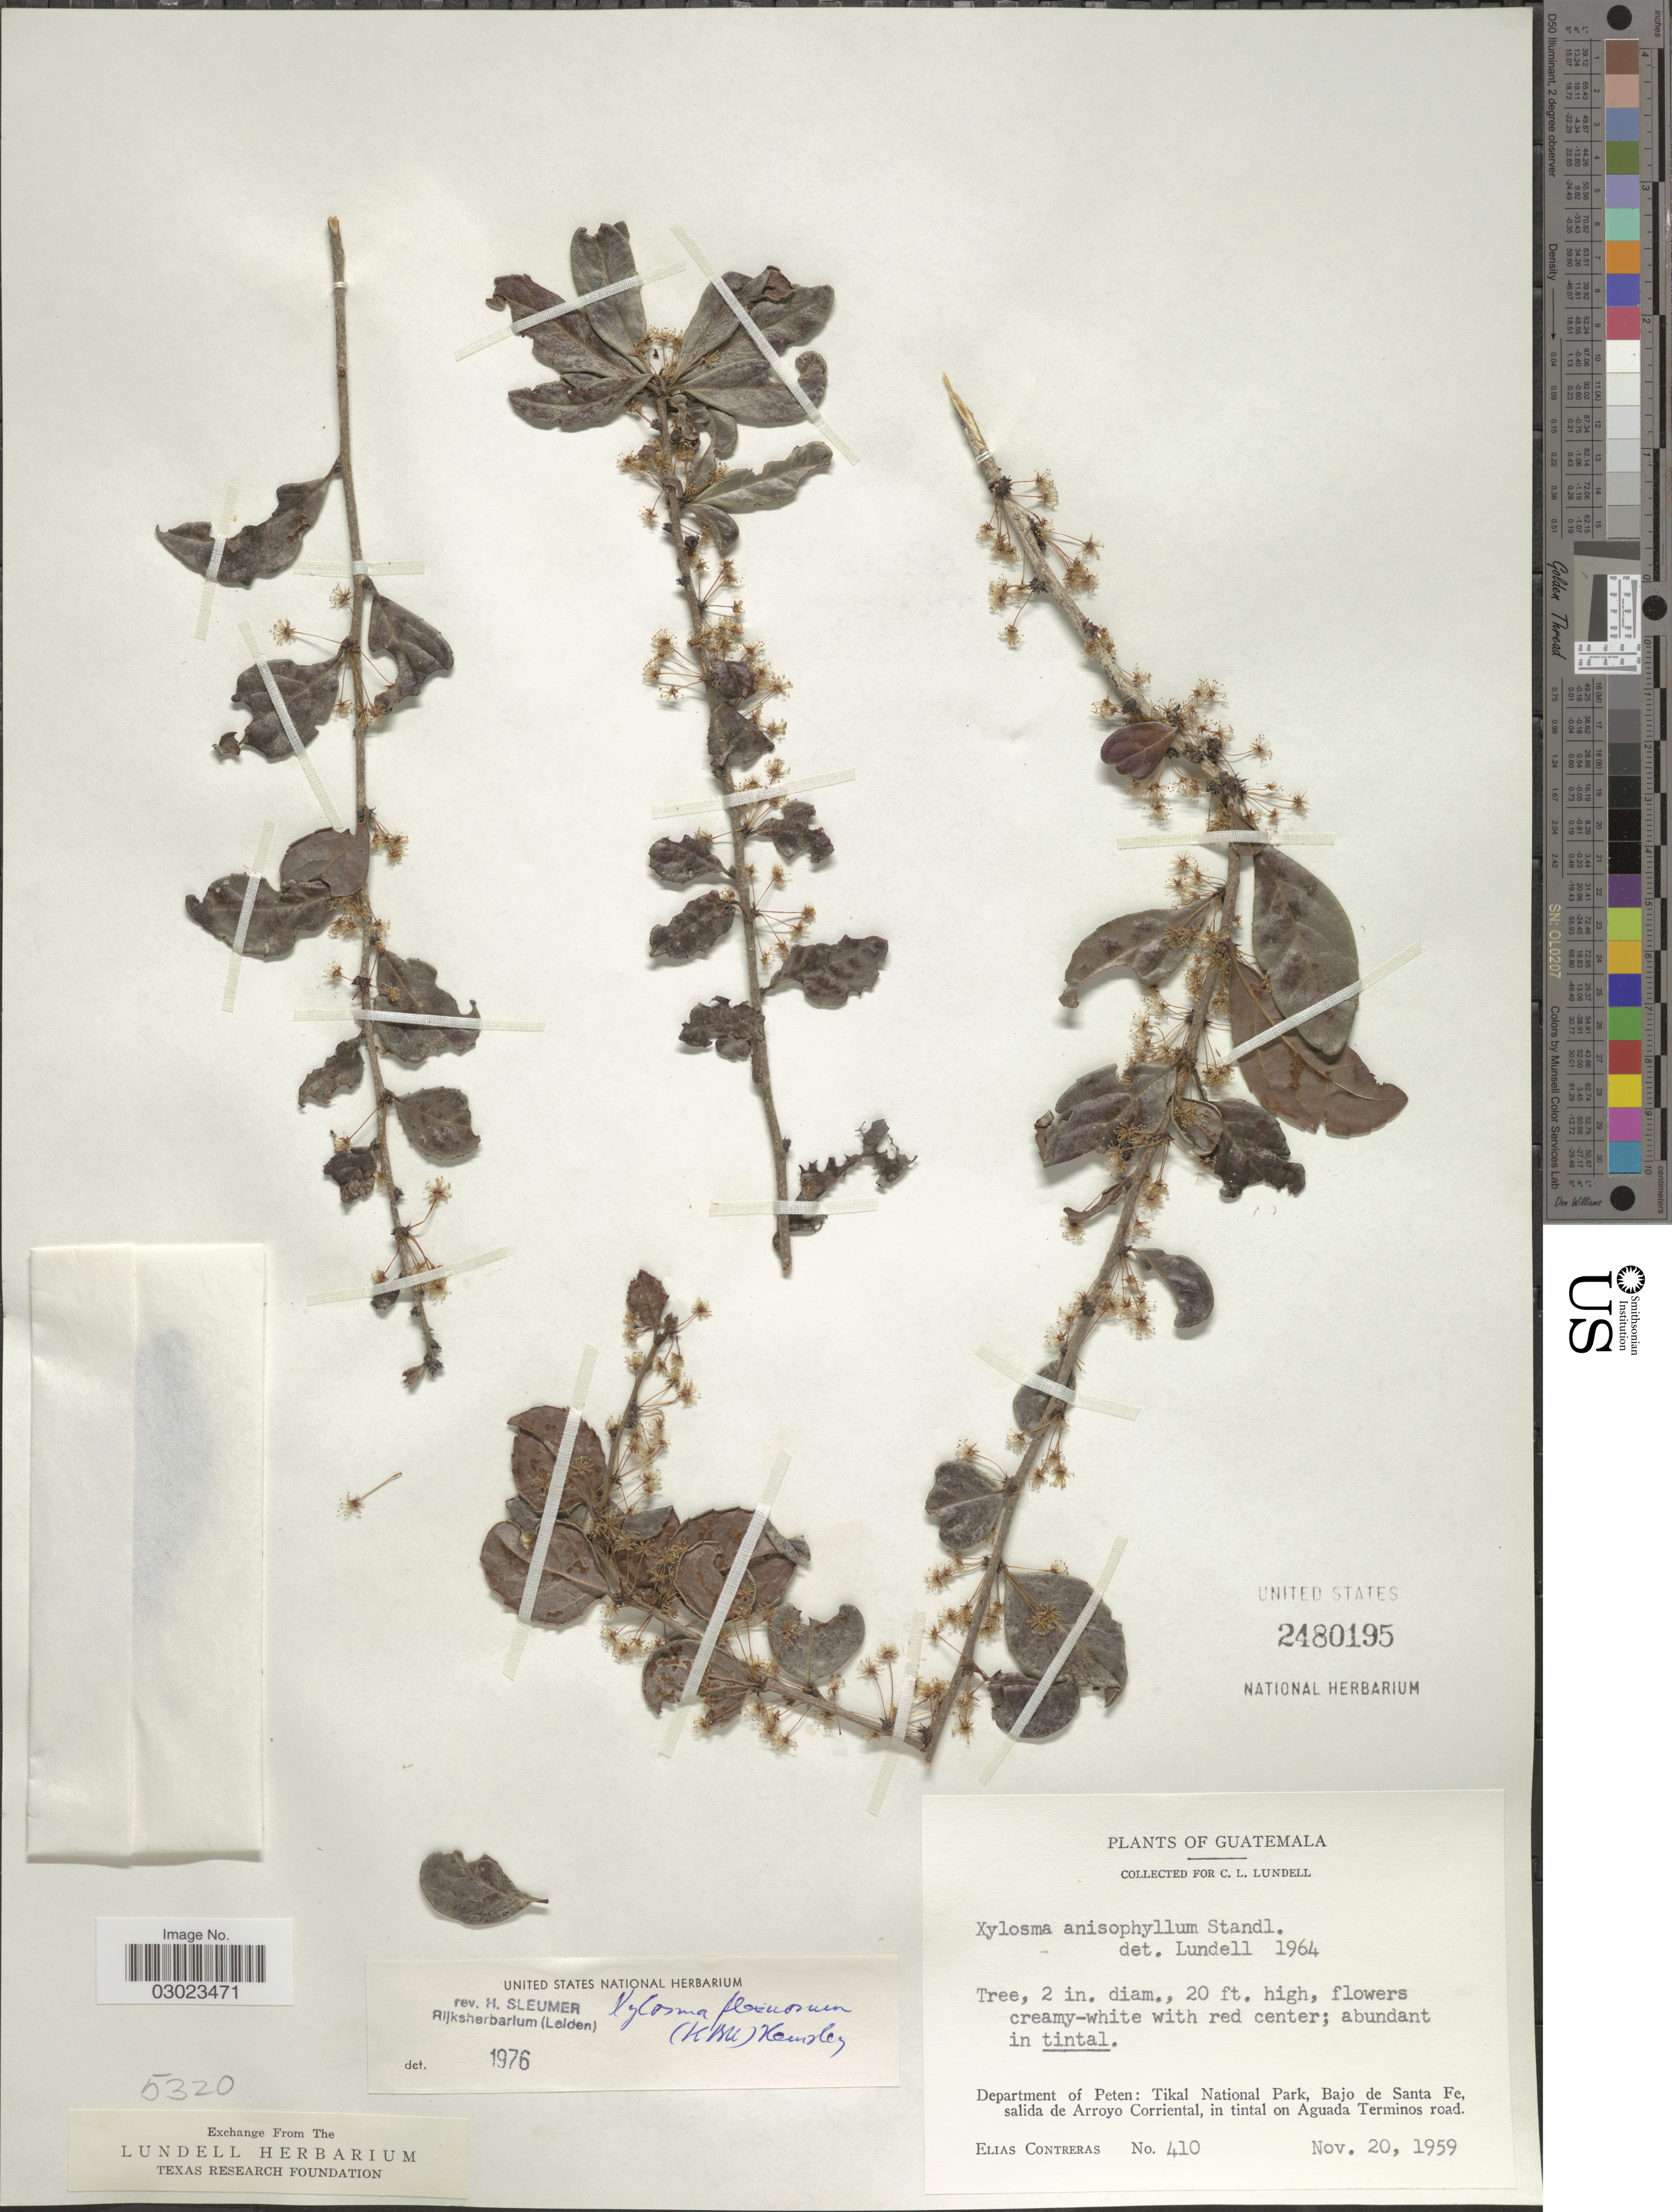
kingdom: Plantae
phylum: Tracheophyta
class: Magnoliopsida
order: Malpighiales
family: Salicaceae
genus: Xylosma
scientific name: Xylosma flexuosa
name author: (Kunth) Hemsl.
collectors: E. Contreras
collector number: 410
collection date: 1959-11-20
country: Guatemala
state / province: El Petén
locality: Department of Peten: Tikal National Park, Bajo de Santa Fe, salida de Arroyo Corriental, in tintal on Aguada Terminos road.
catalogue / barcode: US 2480195